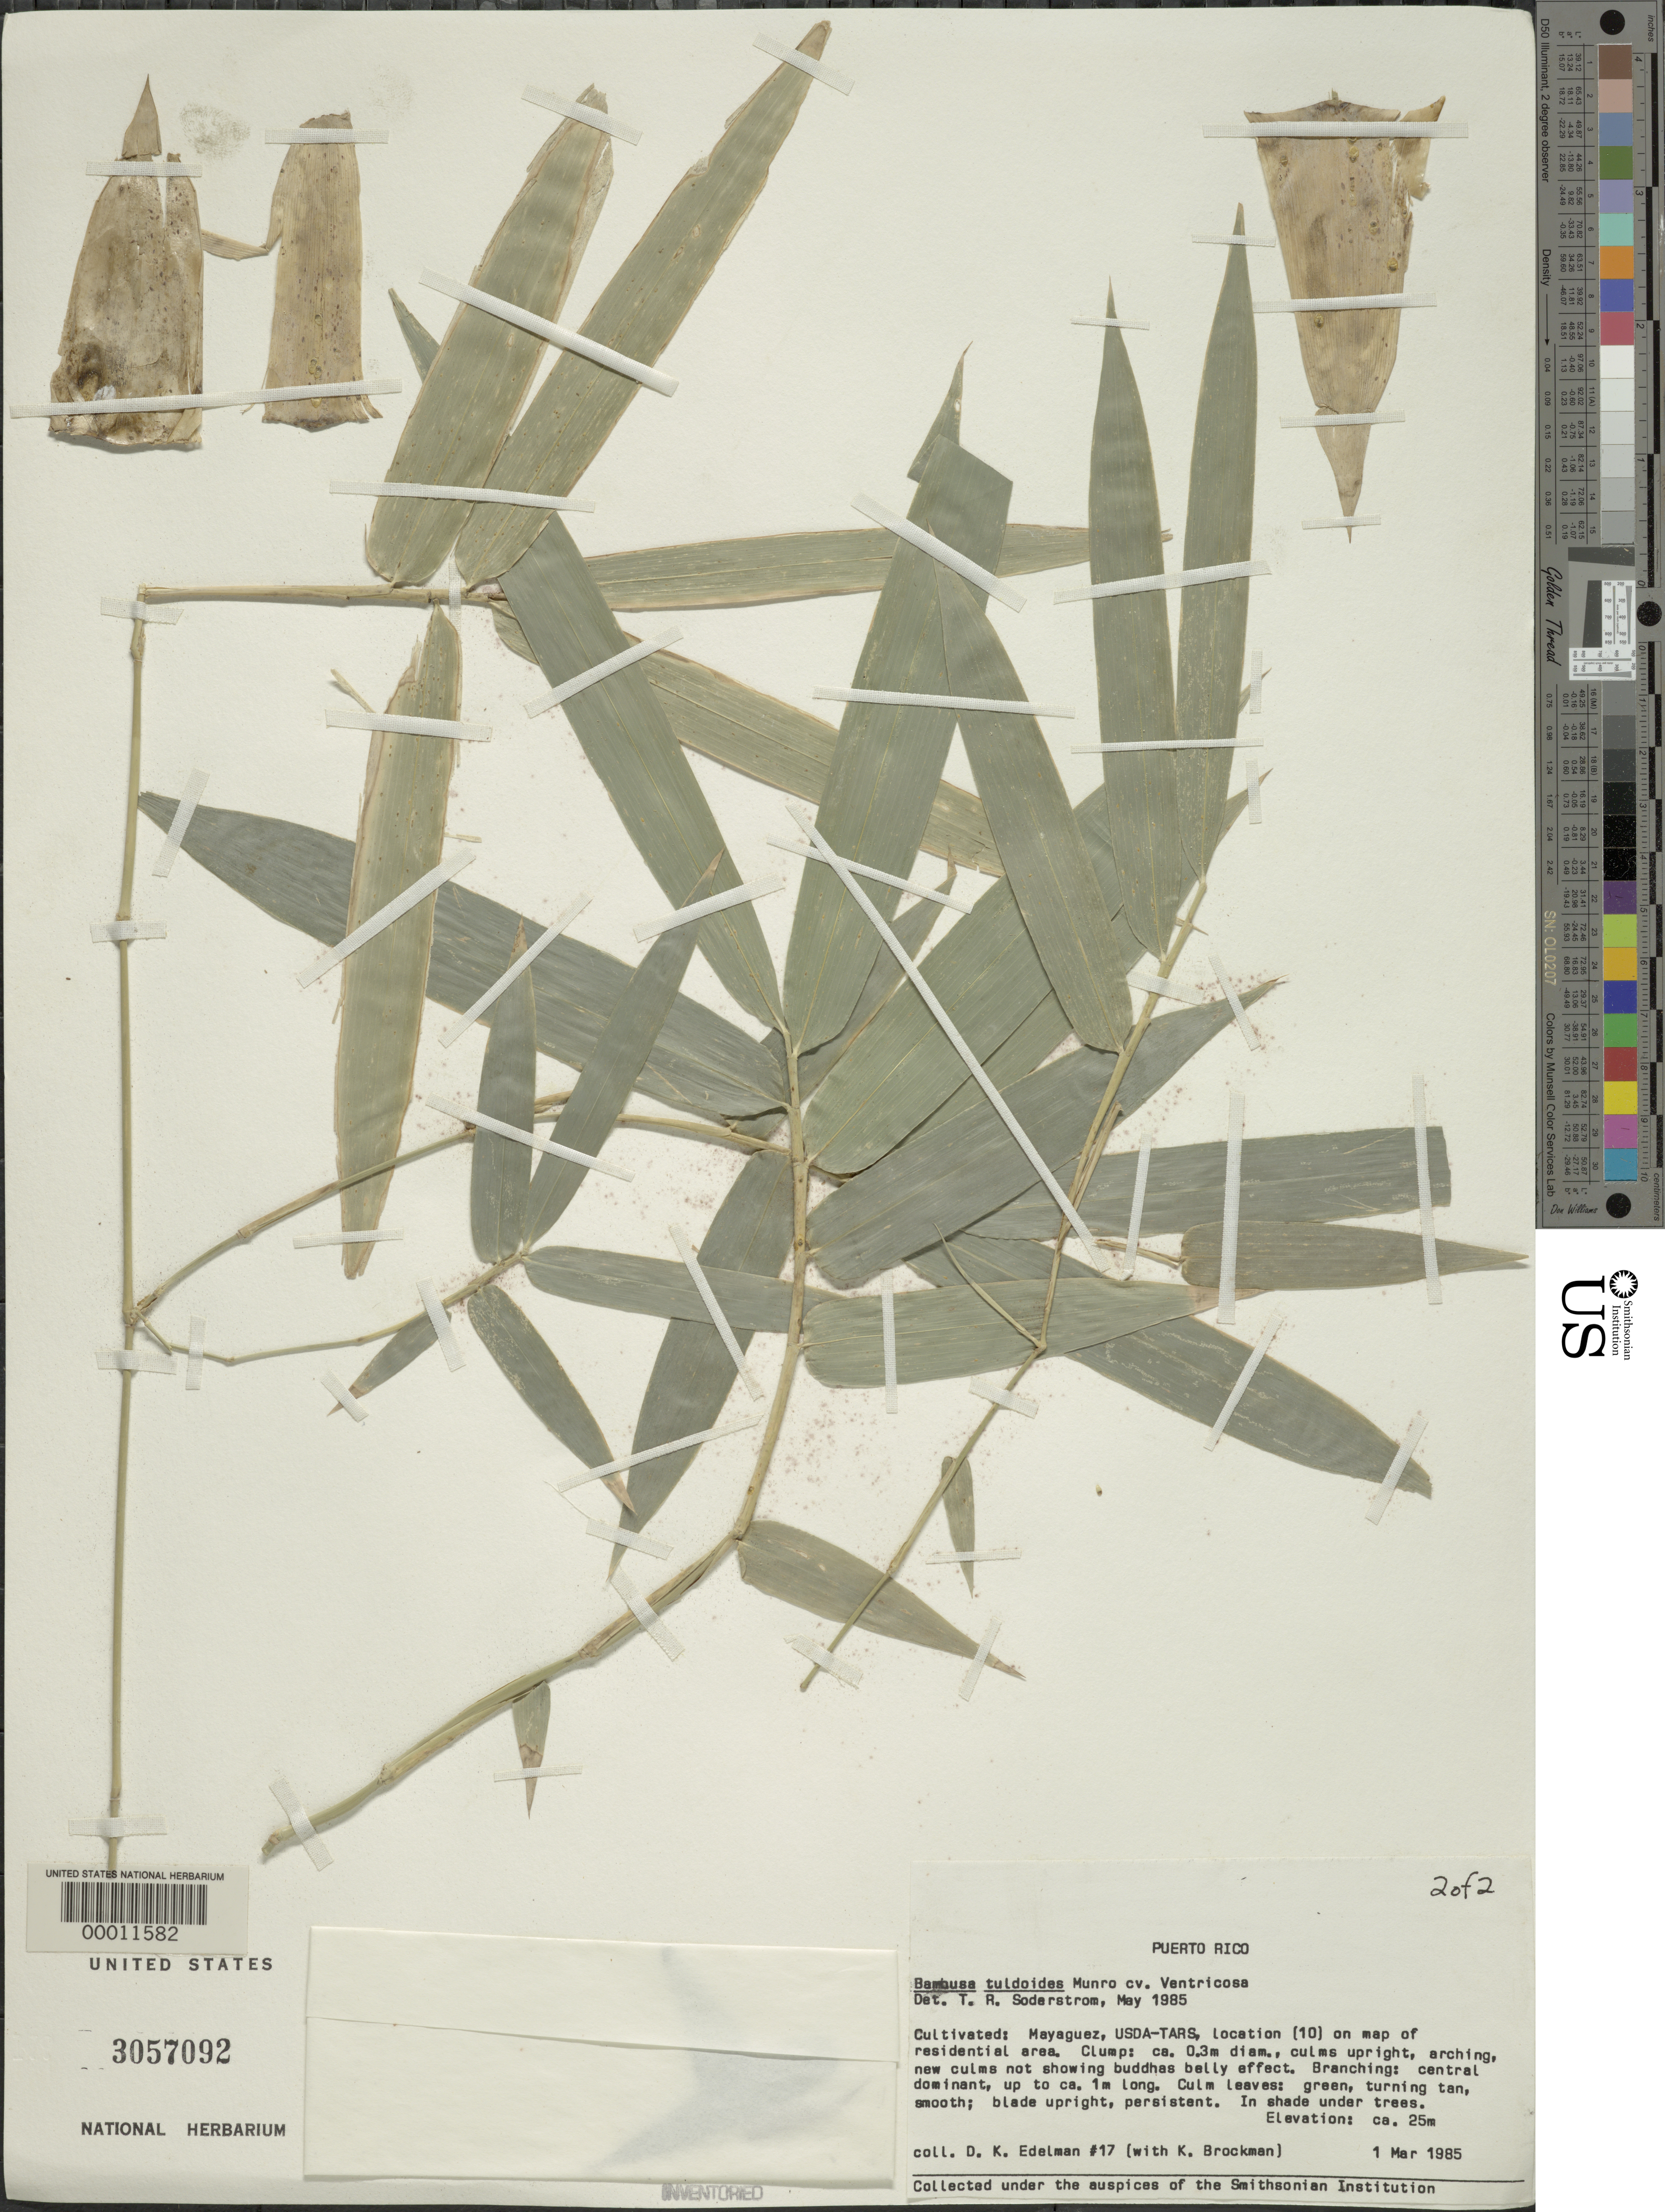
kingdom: Plantae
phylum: Tracheophyta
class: Liliopsida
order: Poales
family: Poaceae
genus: Bambusa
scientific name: Bambusa tuldoides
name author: Munro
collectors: D. Edelman & K. Brockman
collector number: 17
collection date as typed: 01 Mar 1985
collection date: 1985-03-01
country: Puerto Rico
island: Greater Antilles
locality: Mayaguez, usda-tars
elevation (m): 25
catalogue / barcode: US 3057092